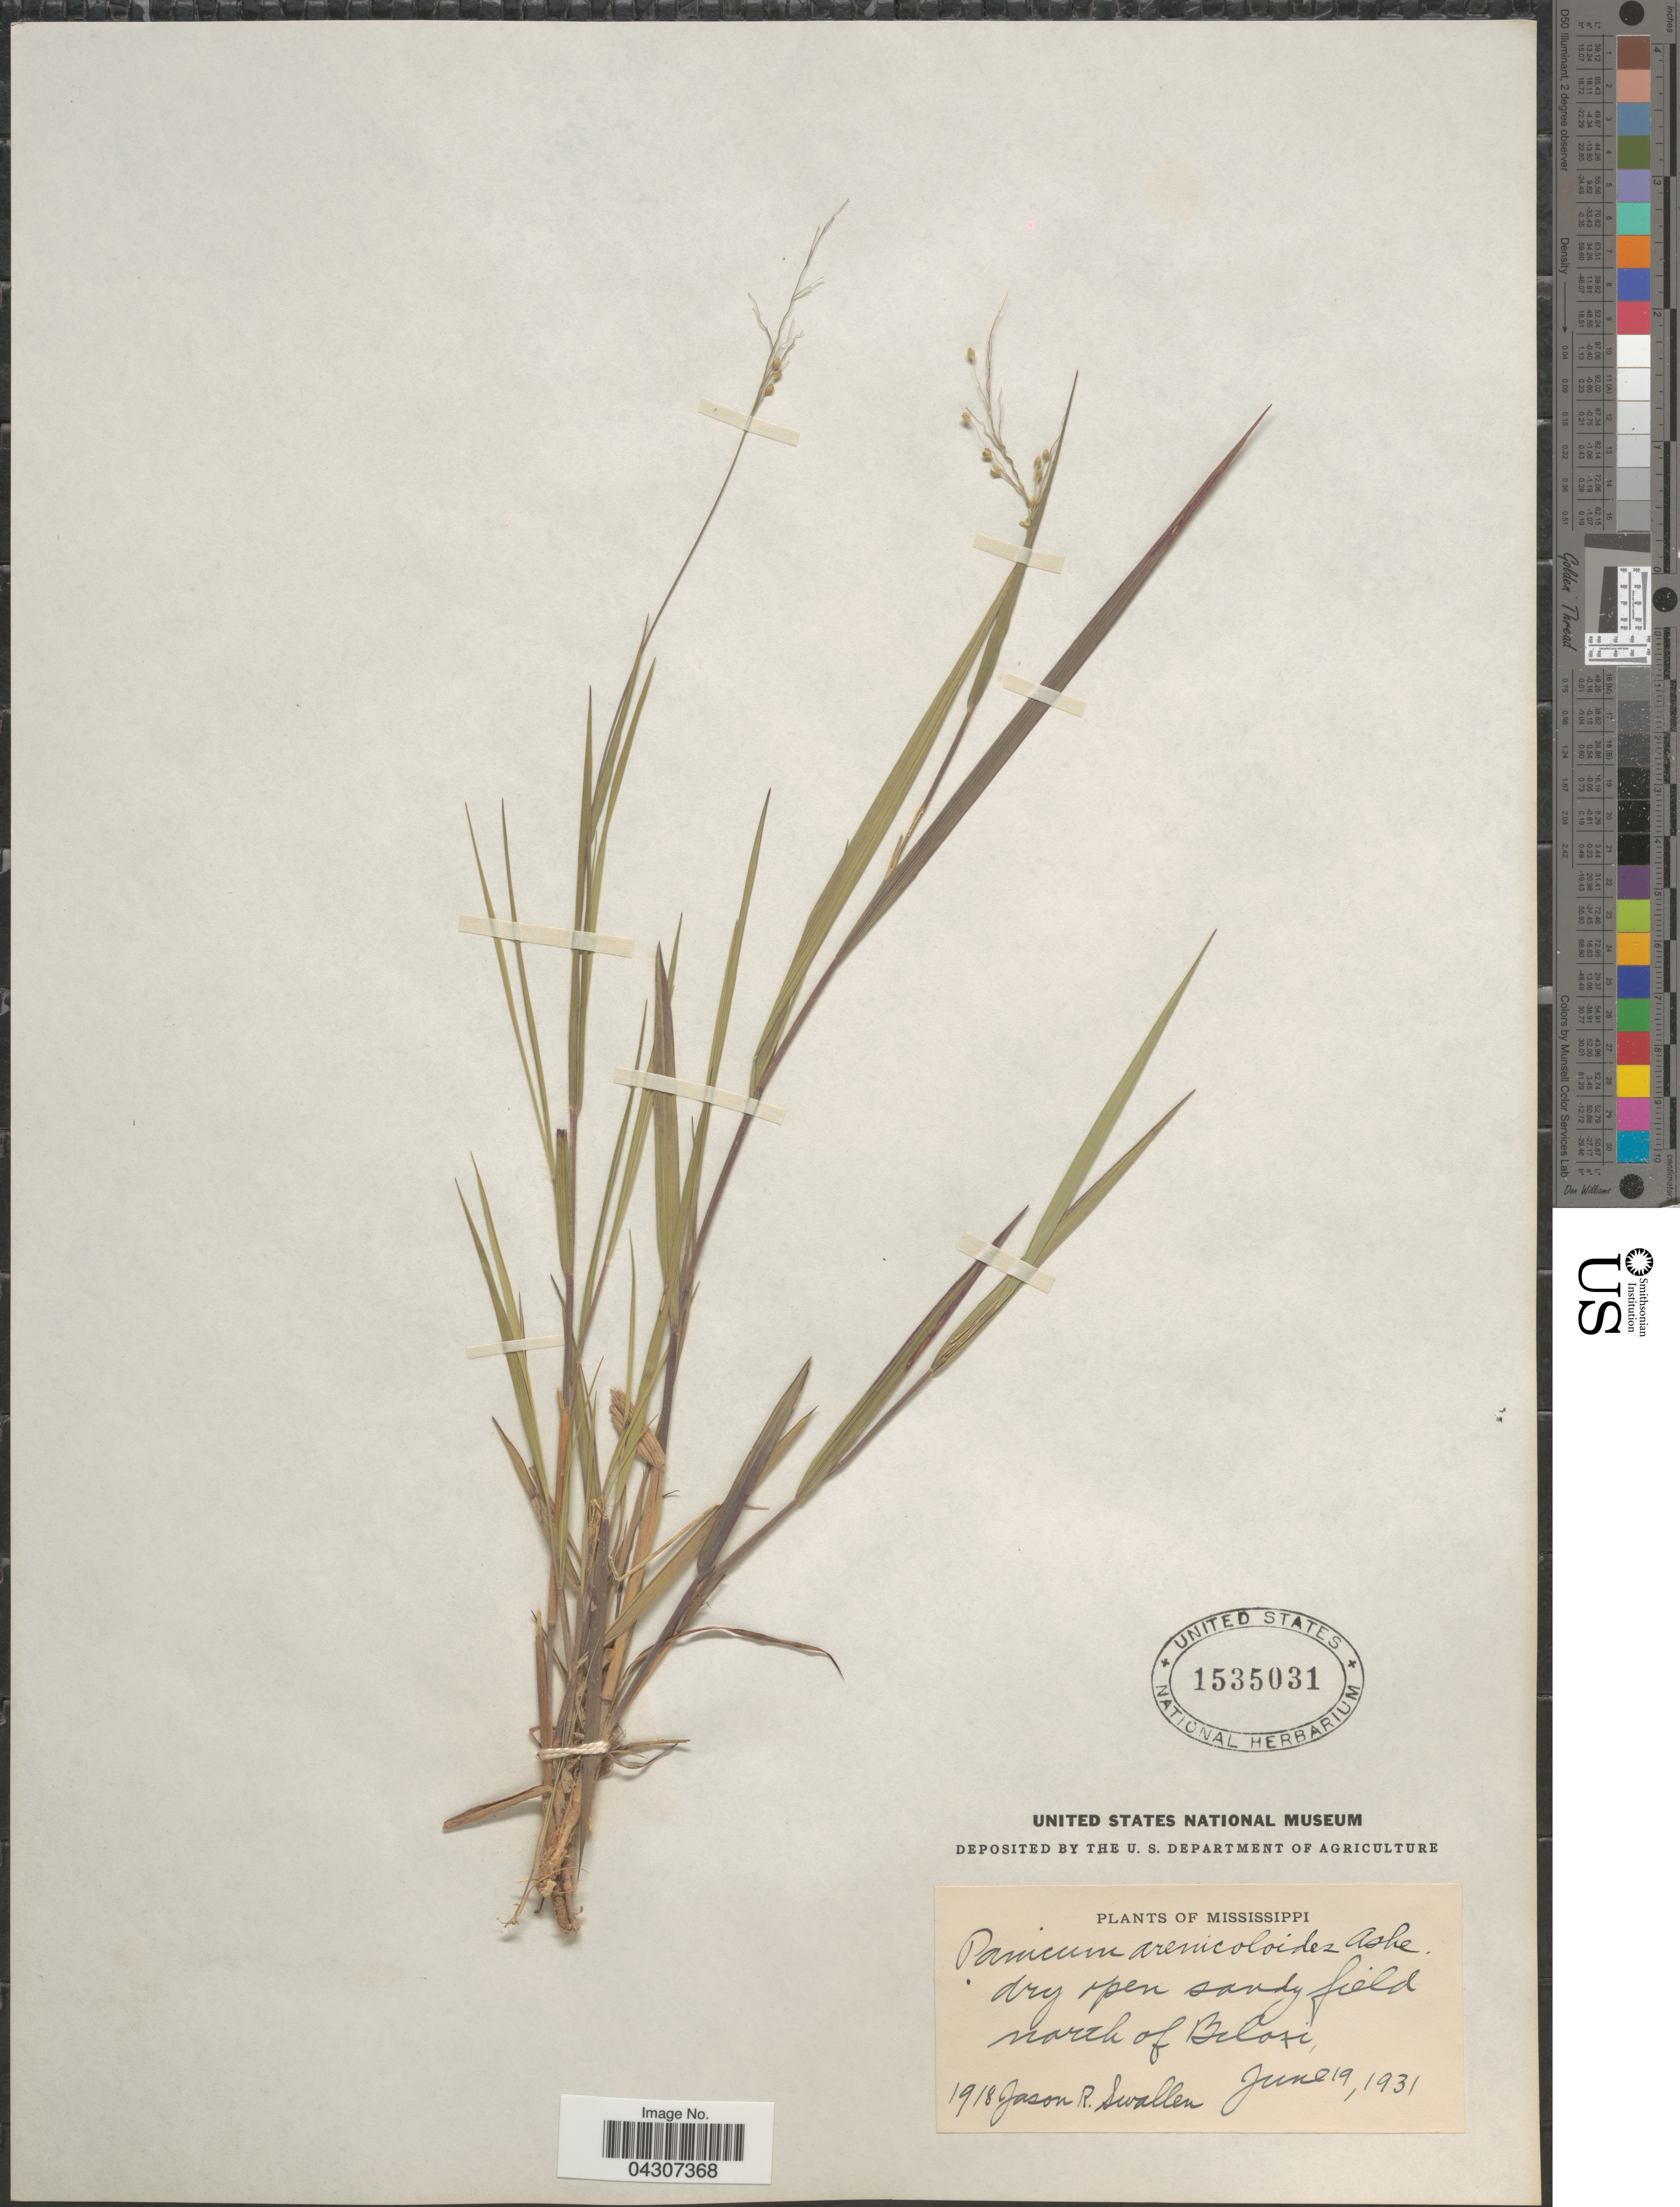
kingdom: Plantae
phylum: Tracheophyta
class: Liliopsida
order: Poales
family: Poaceae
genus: Dichanthelium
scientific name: Dichanthelium aciculare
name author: (Desv. ex Poir.) Gould & C.A. Clark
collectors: J. R. Swallen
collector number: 1918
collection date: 1931-06-19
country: United States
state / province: Mississippi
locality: Dry open sandy field north of Biloxi.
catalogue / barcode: US 1535031